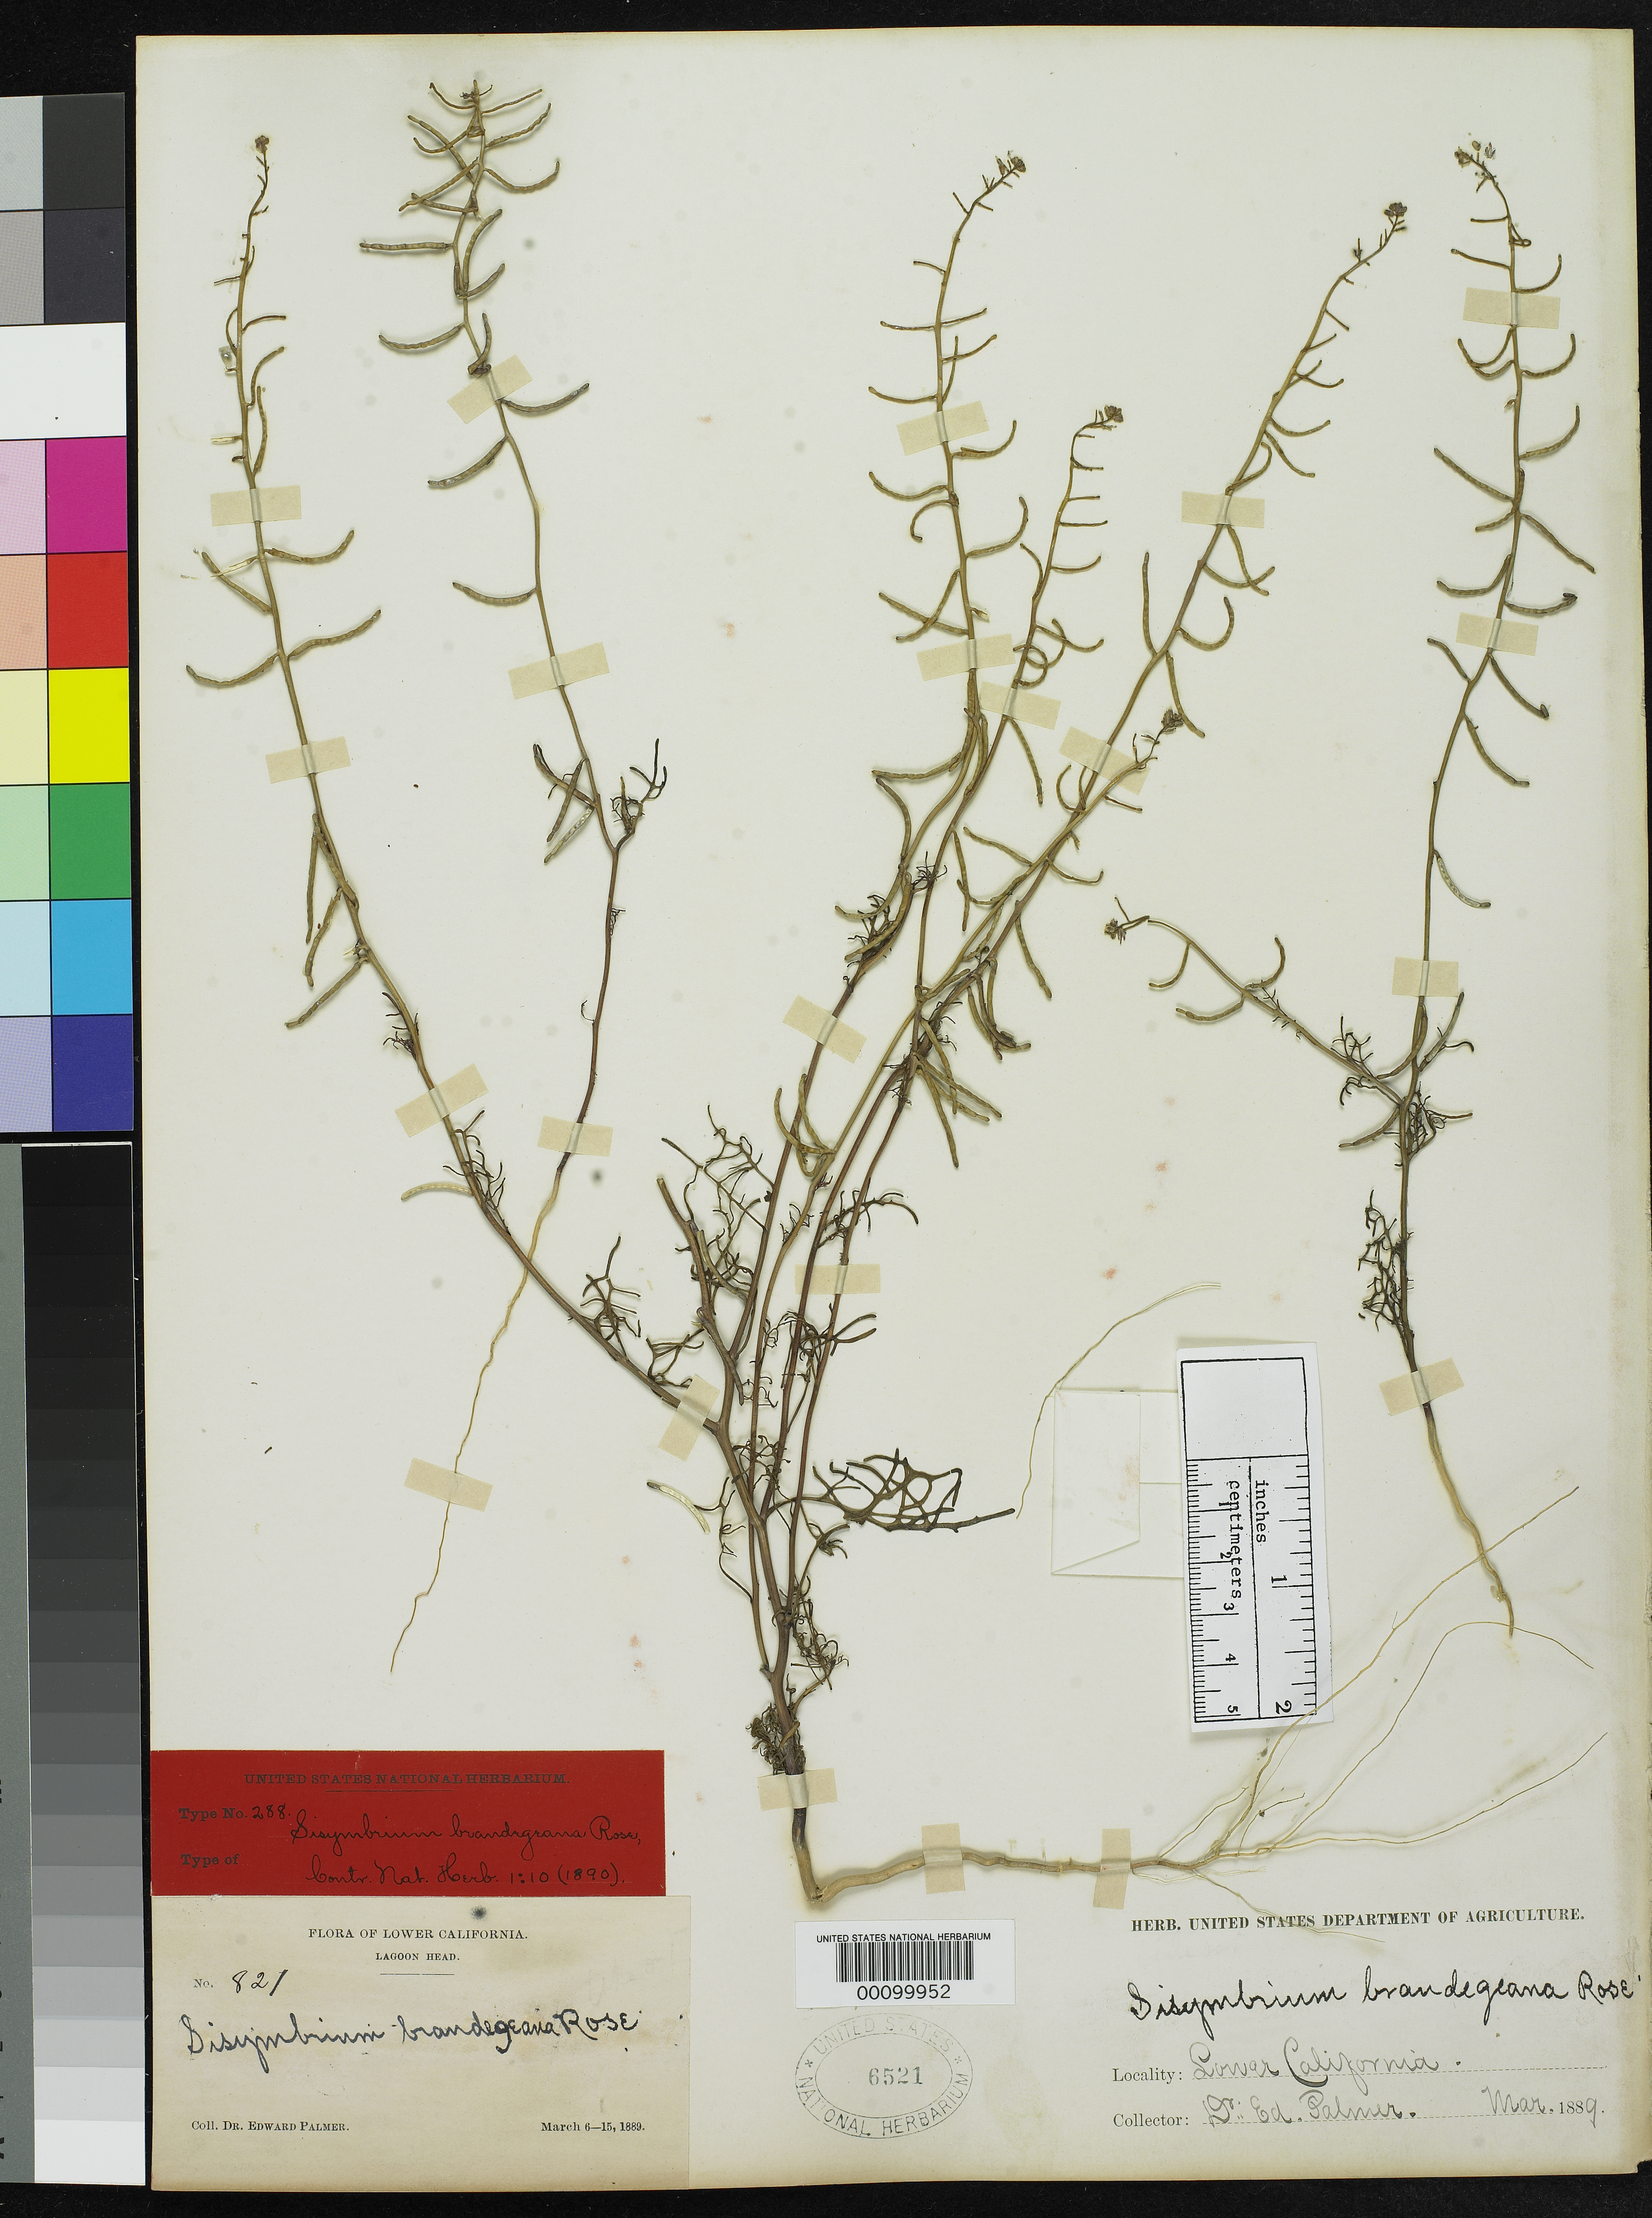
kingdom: Plantae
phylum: Tracheophyta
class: Magnoliopsida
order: Brassicales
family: Brassicaceae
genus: Sisymbrium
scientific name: Sisymbrium brandegeana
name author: Rose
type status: Type Collection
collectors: E. Palmer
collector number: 821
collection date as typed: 06 Mar 1889 to 15 Mar 1889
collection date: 1889-03-06/1889-03-15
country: Mexico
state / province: Baja California Norte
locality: Lagoon Head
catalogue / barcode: US 6521